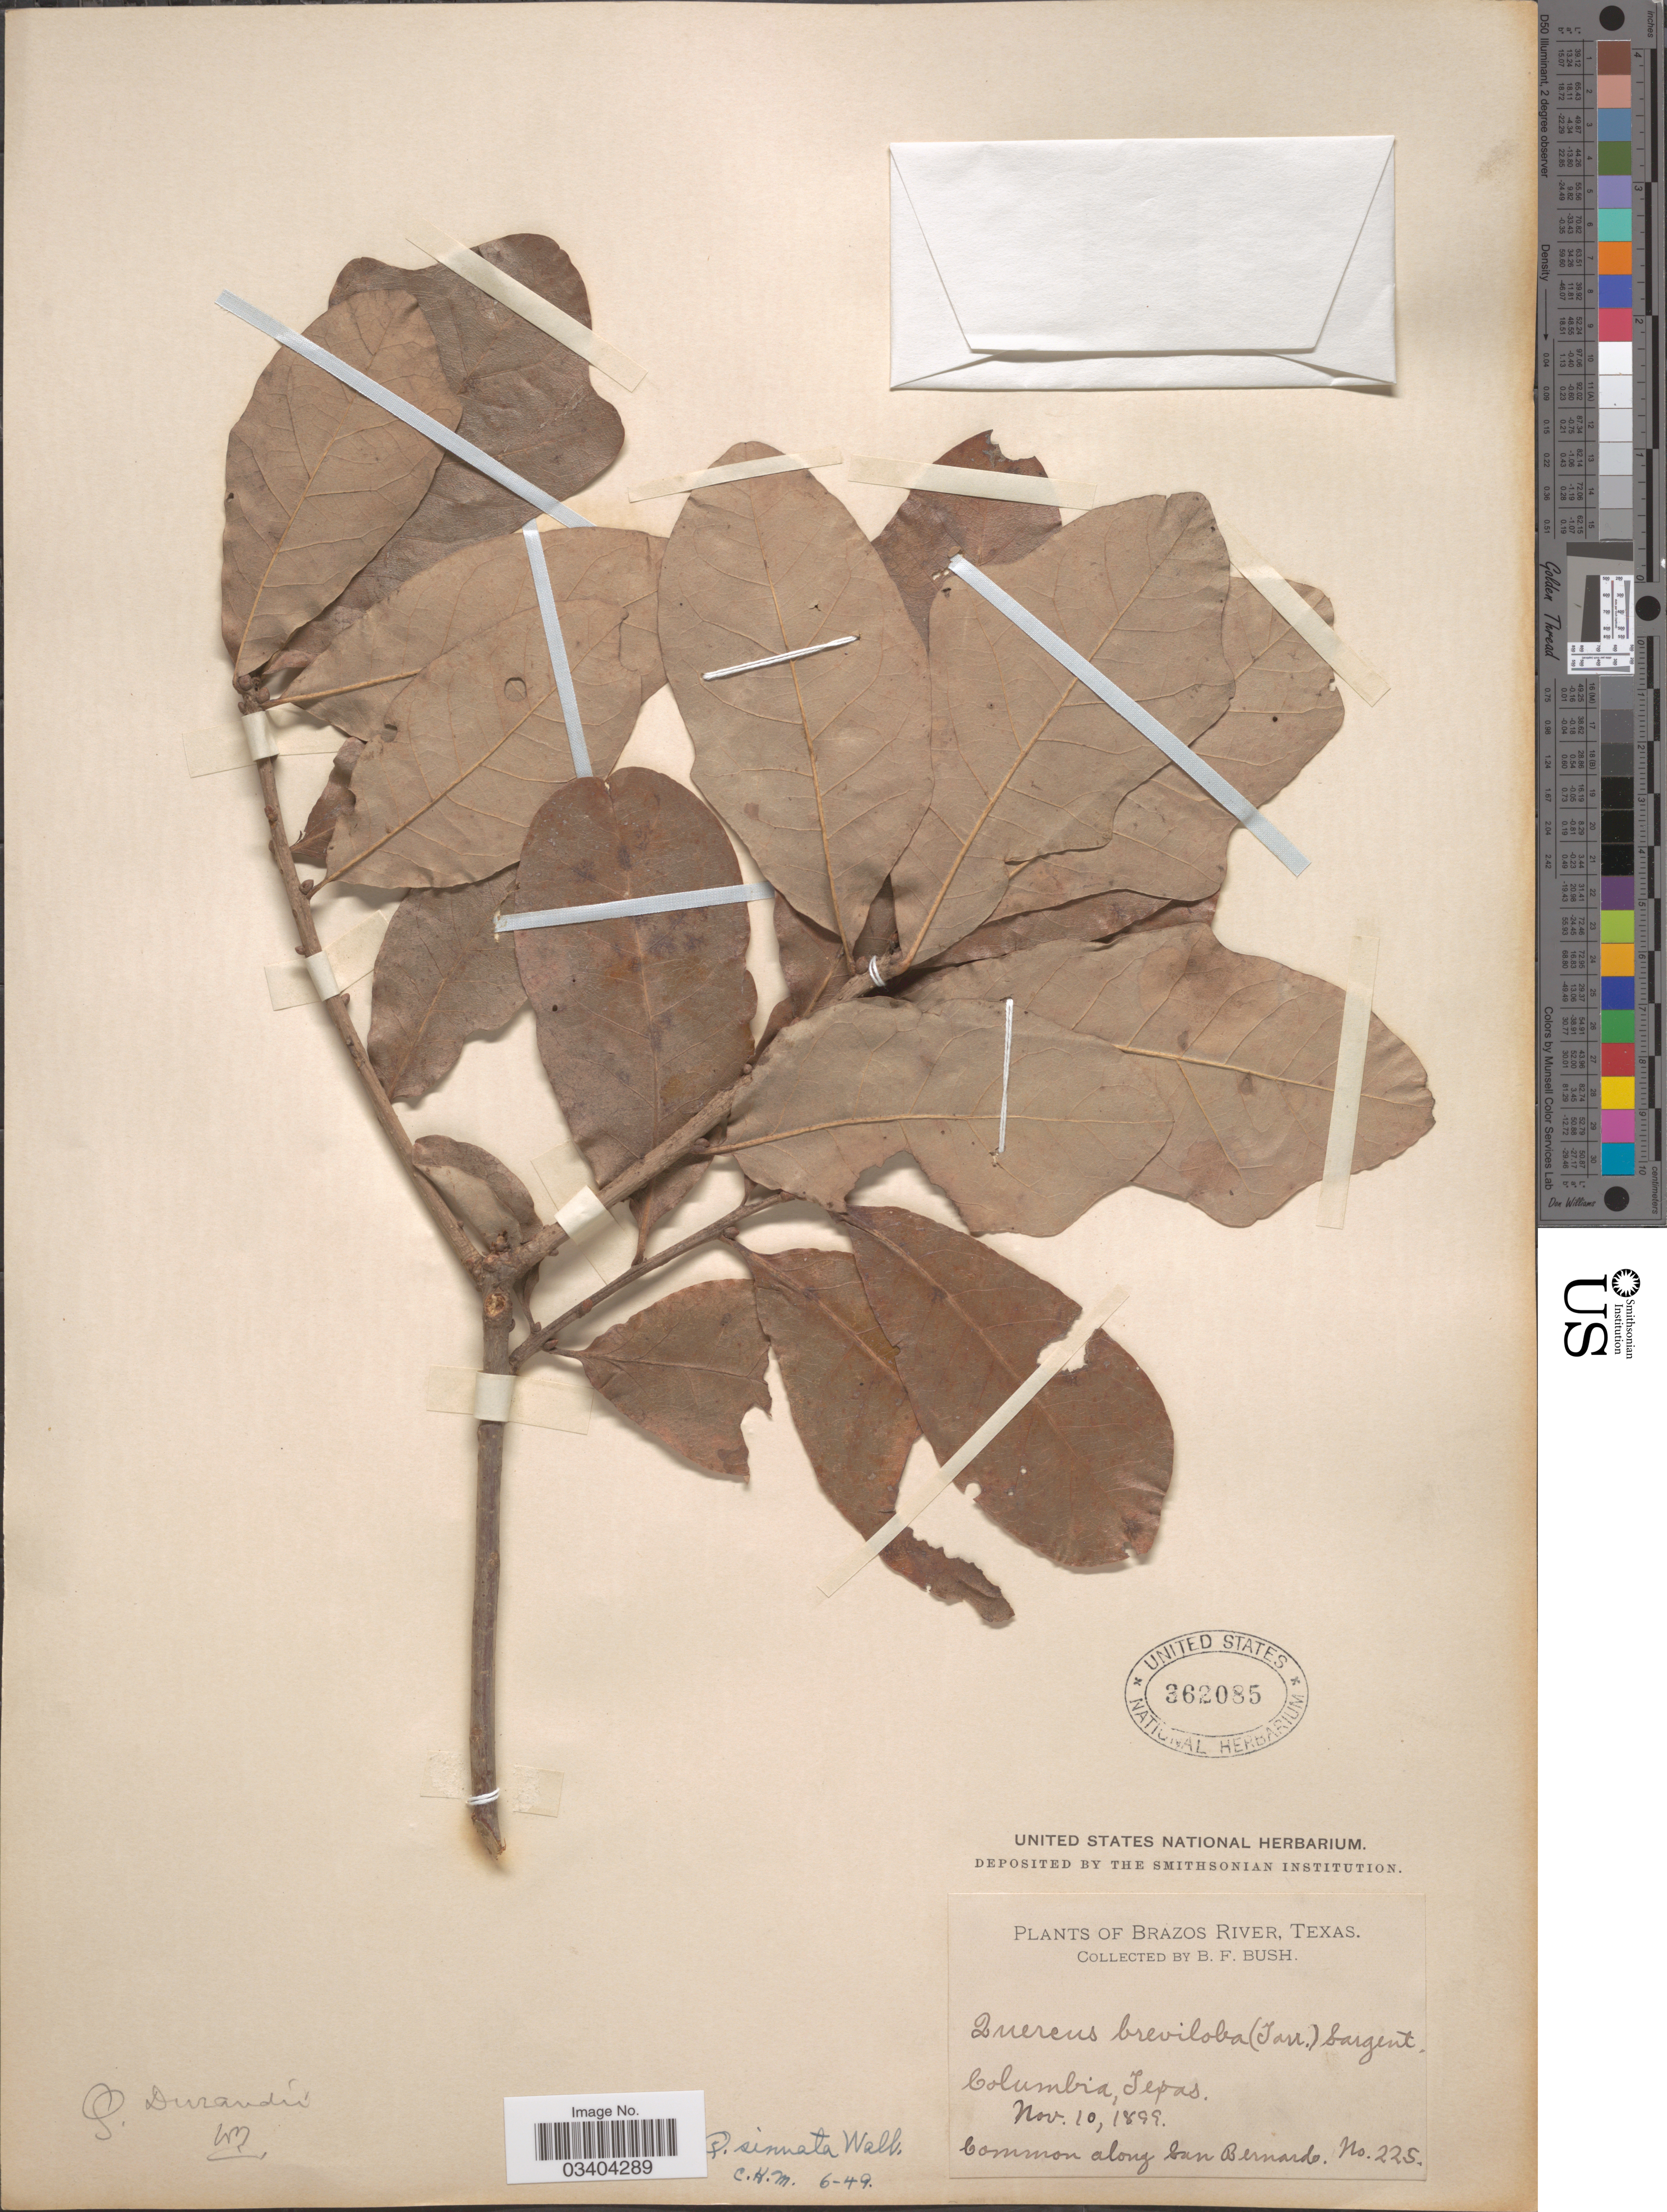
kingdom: Plantae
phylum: Tracheophyta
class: Magnoliopsida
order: Fagales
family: Fagaceae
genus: Quercus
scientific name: Quercus durandii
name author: Buckley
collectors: B. F. Bush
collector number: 225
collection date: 1899-11-10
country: United States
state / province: Texas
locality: Brazos River. Columbia. Common along San Bernardo.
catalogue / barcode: US 362085